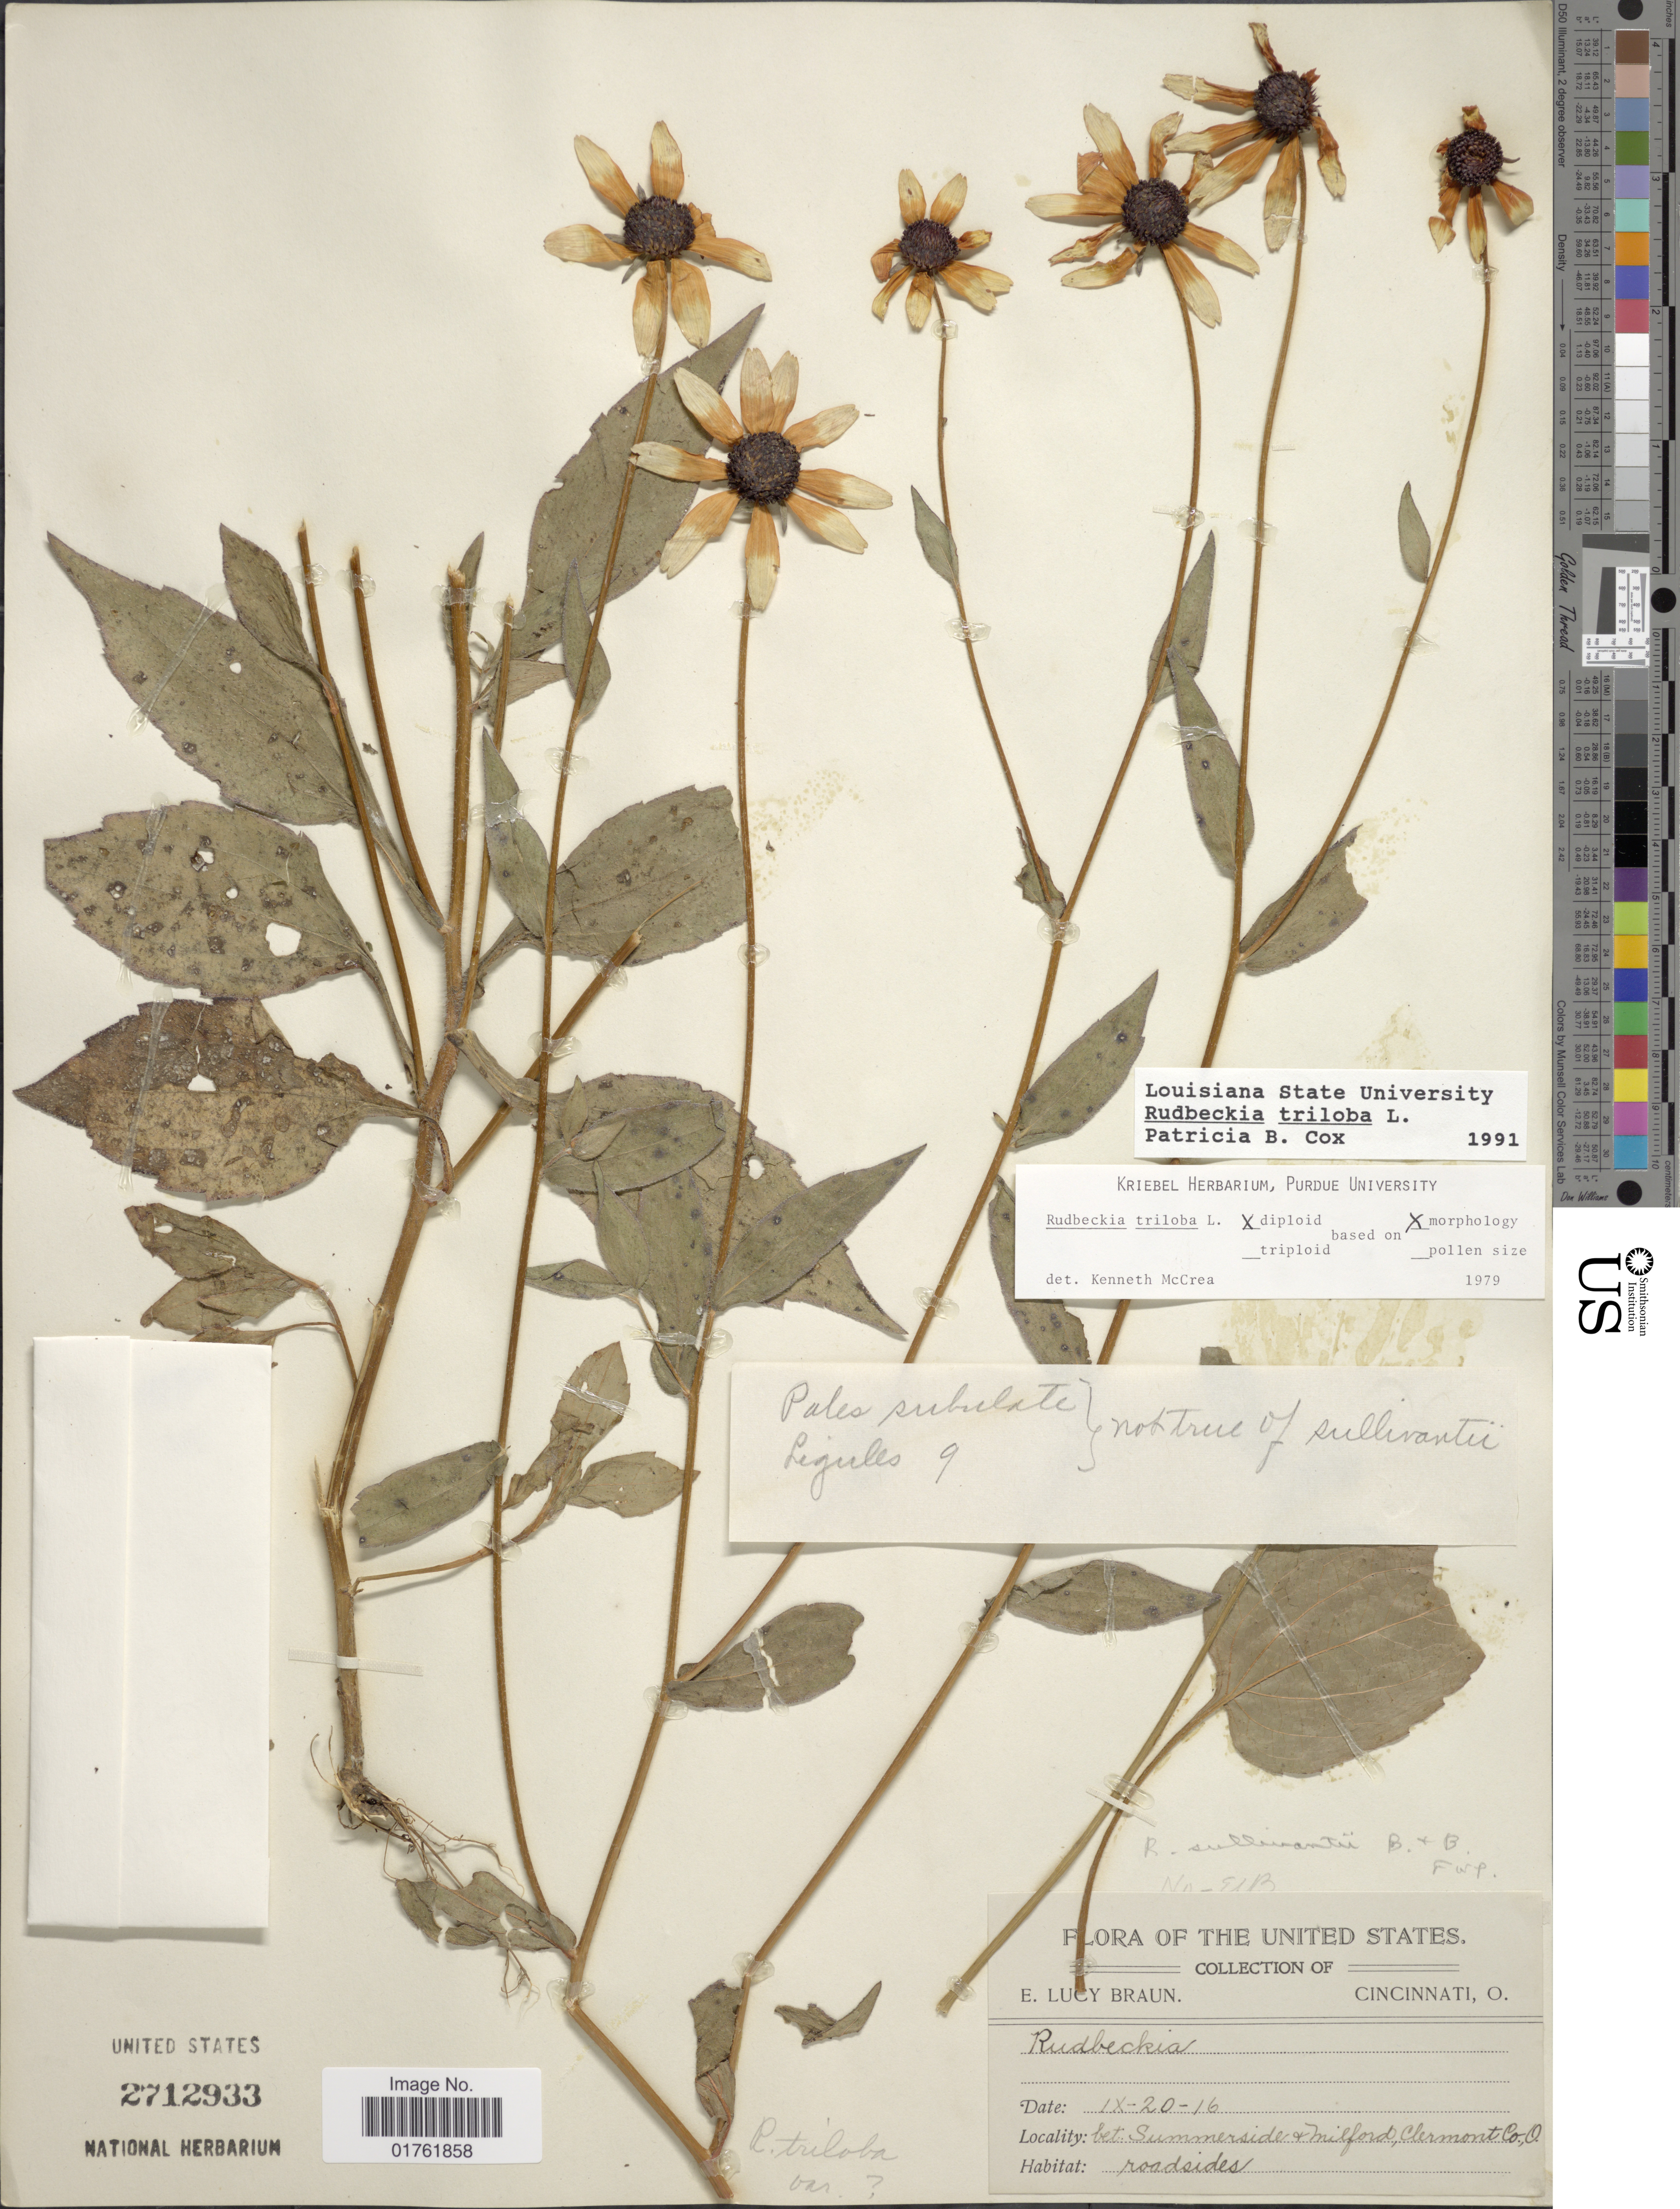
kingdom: Plantae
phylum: Tracheophyta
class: Magnoliopsida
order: Asterales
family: Asteraceae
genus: Rudbeckia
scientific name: Rudbeckia triloba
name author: L.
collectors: E. L. Braun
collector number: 200916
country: United States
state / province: Ohio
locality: Bet: Summerside + Milford, Clermont Co roadsides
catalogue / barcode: US 2712933